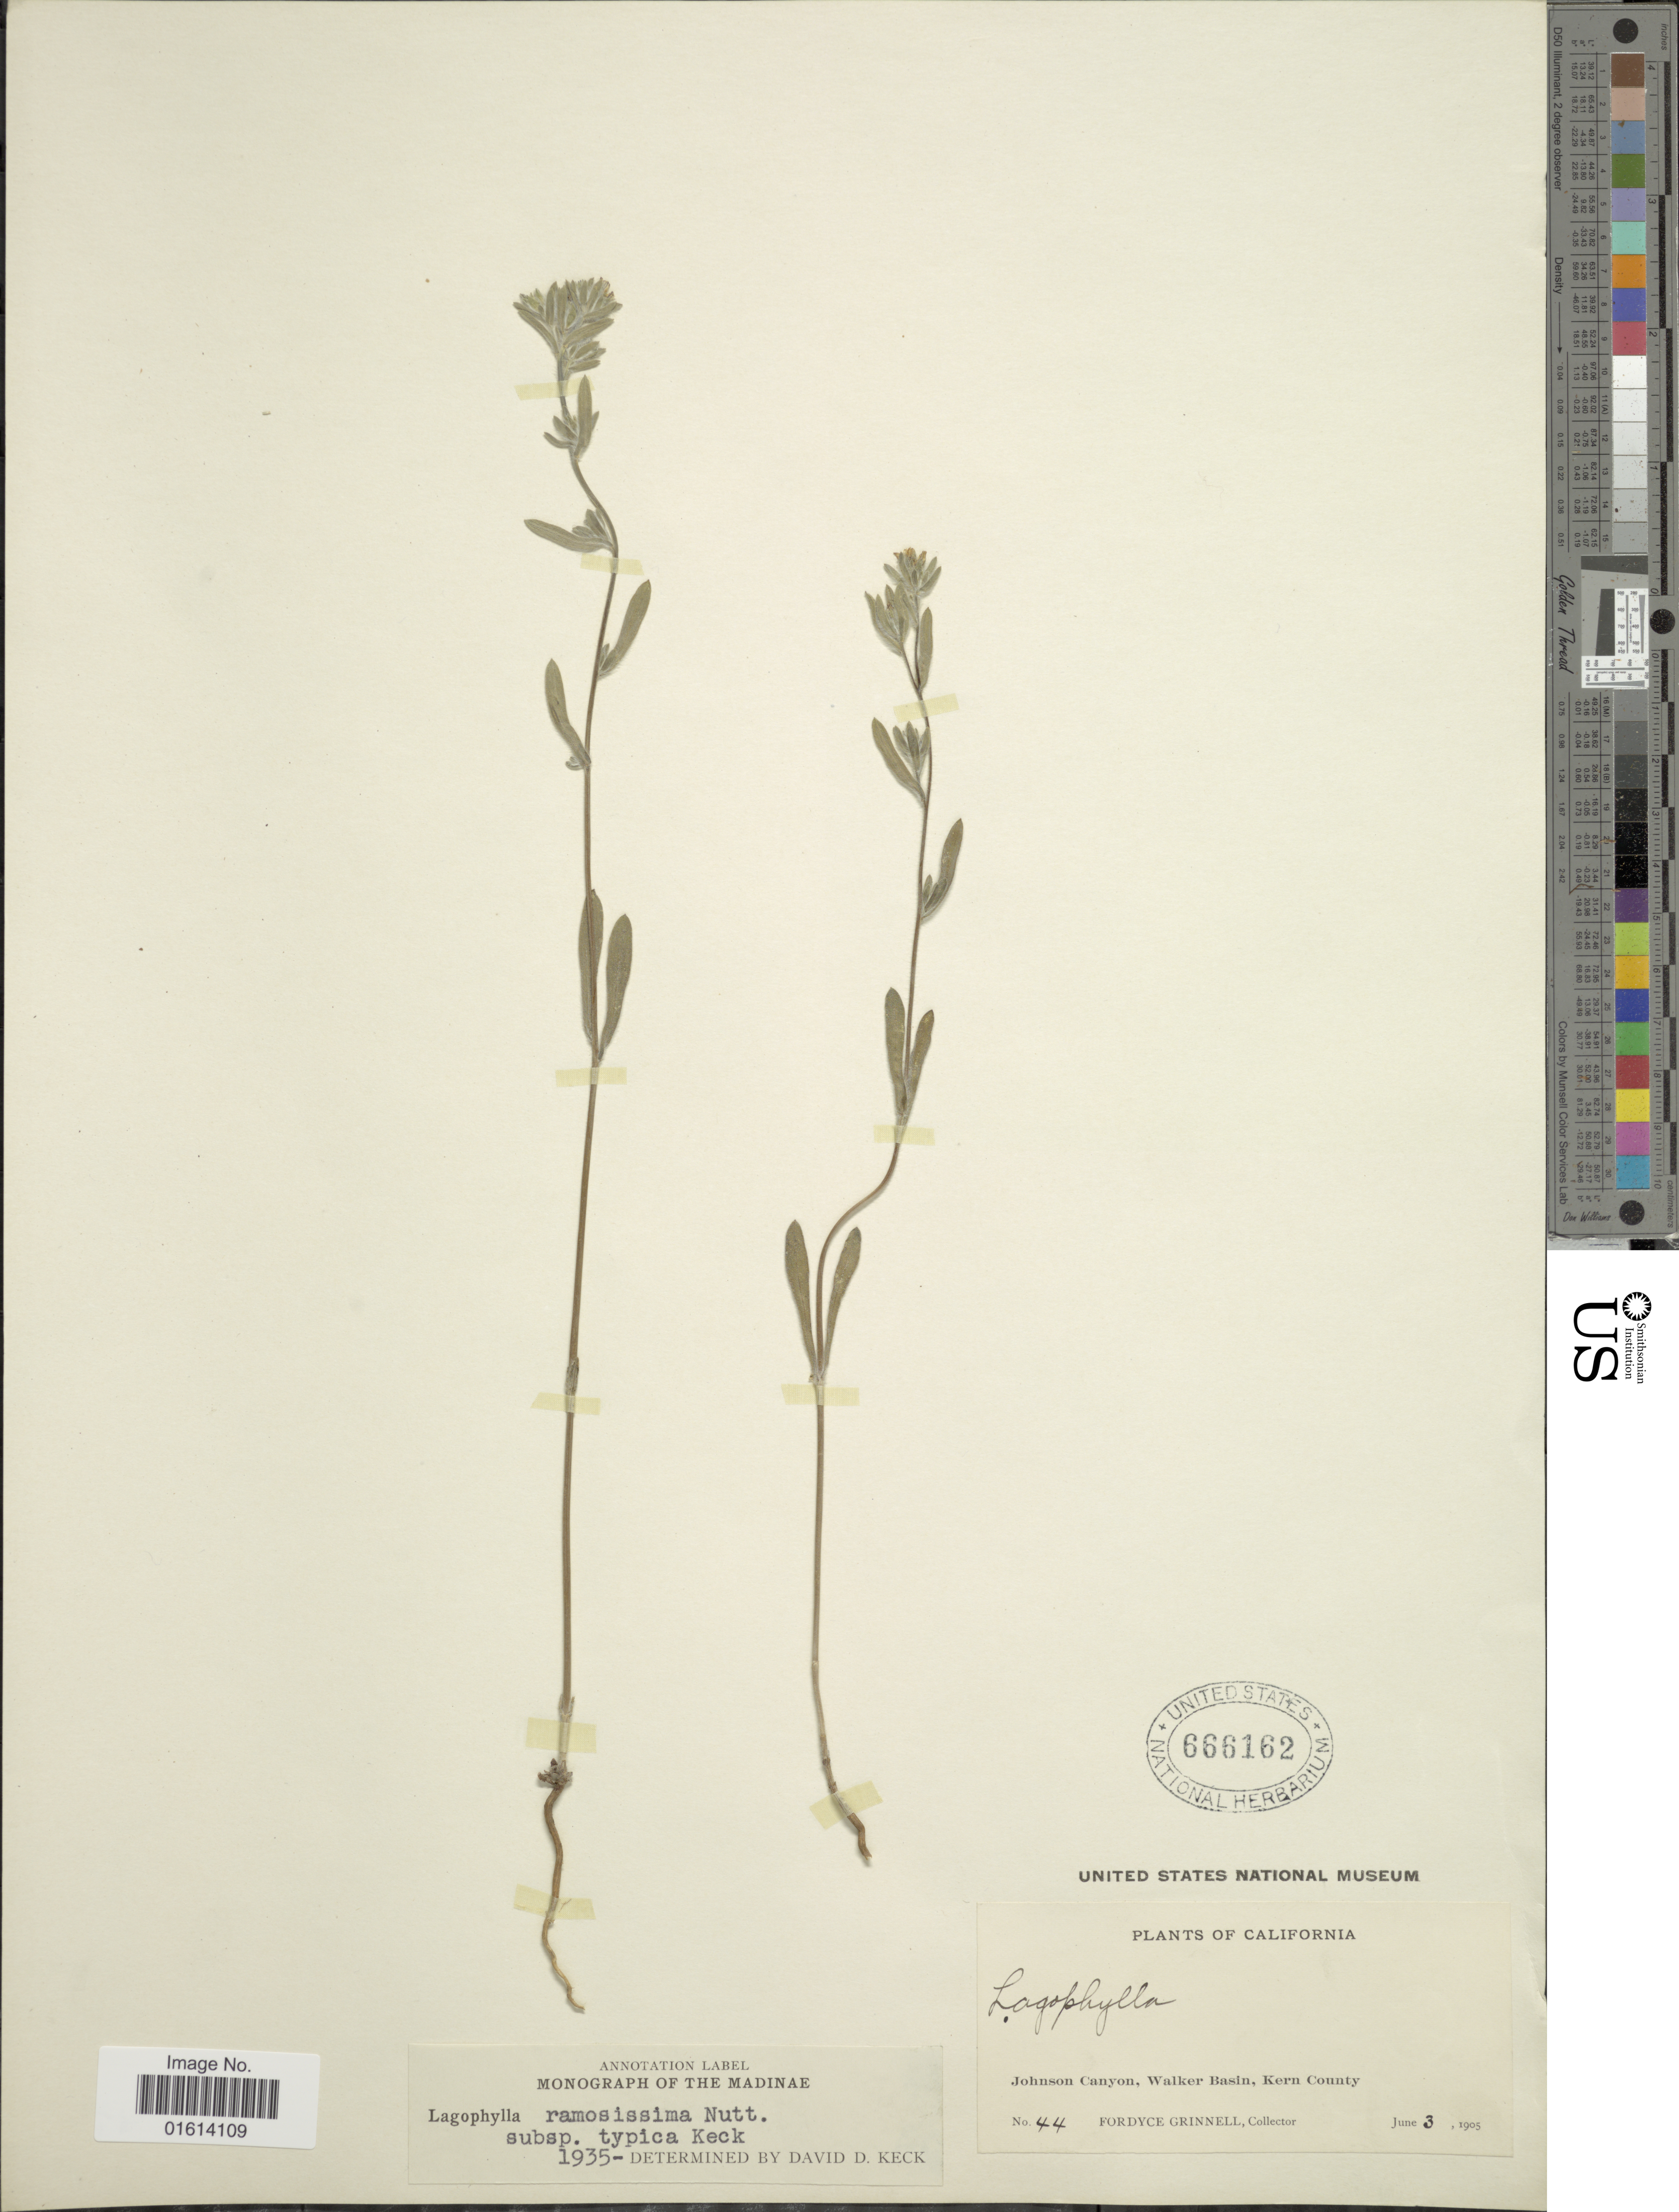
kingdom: Plantae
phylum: Tracheophyta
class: Magnoliopsida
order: Asterales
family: Asteraceae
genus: Lagophylla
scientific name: Lagophylla ramosissima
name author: Nutt.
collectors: F. Grinnell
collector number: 44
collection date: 1905-06-03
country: United States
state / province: California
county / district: Kern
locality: Johnson Canyon, Walker Basin, Kern County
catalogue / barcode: US 666162